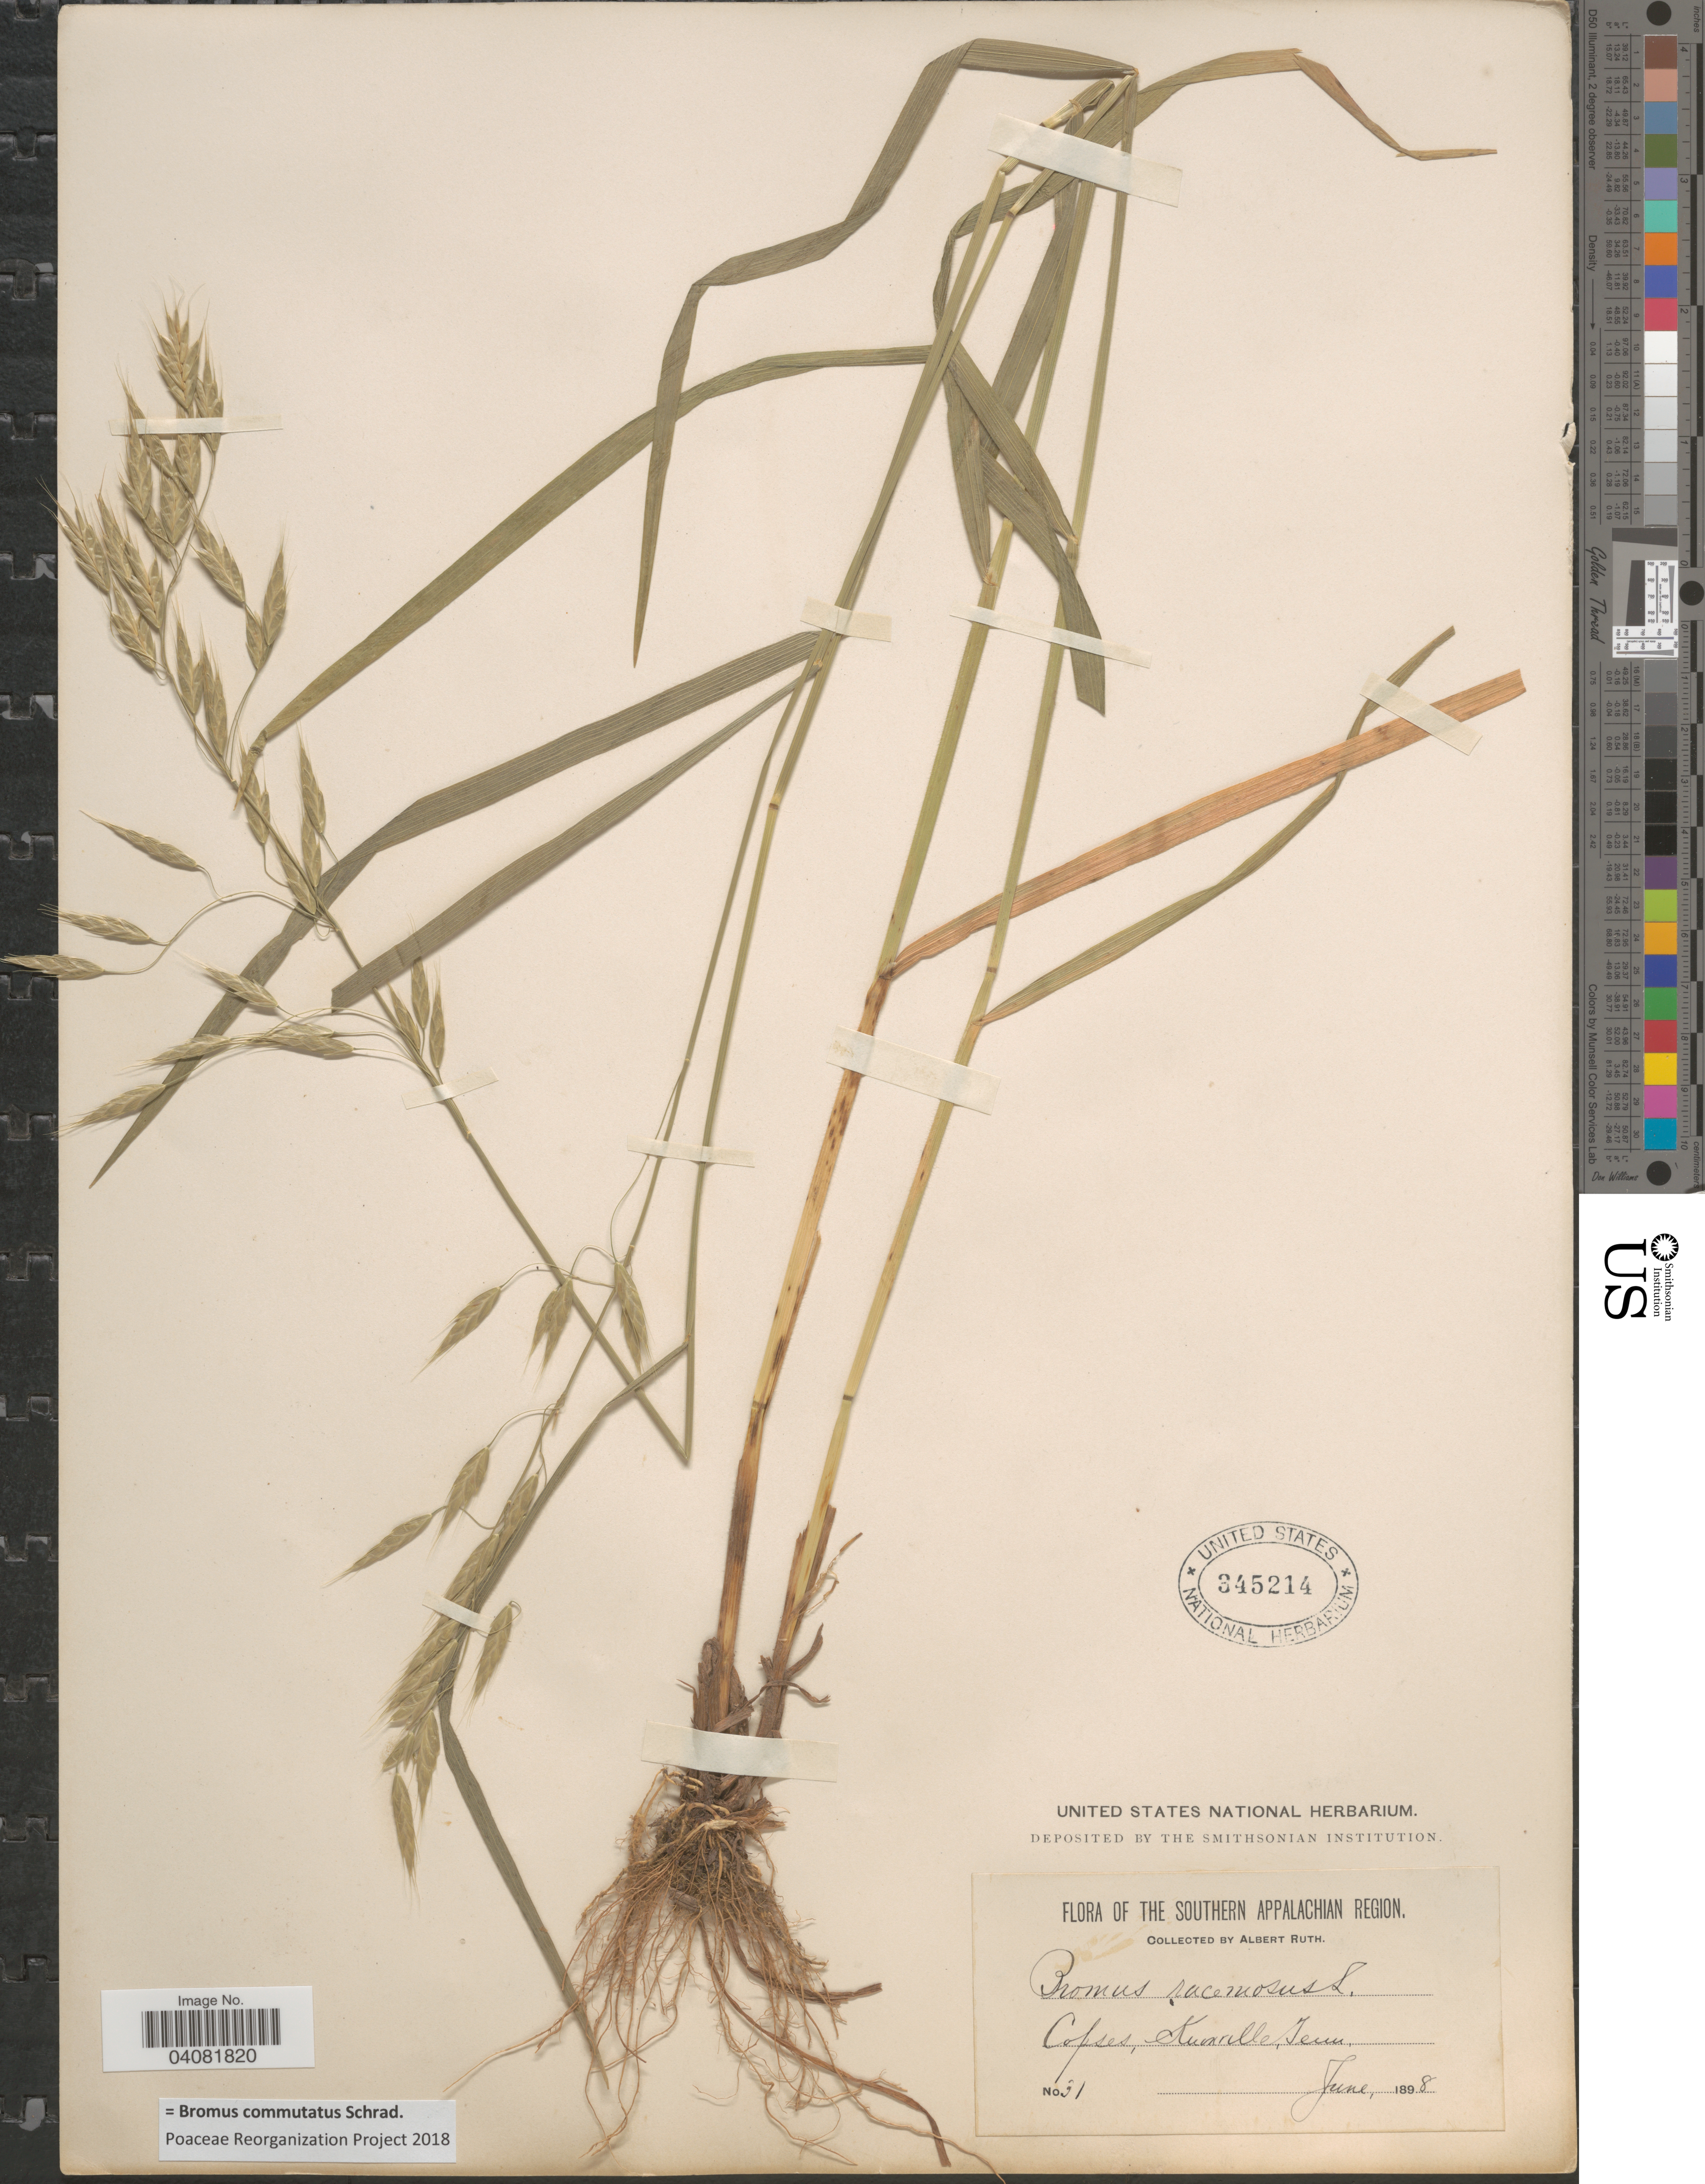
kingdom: Plantae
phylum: Tracheophyta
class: Liliopsida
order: Poales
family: Poaceae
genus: Bromus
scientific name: Bromus commutatus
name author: Schrad.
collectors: A. Ruth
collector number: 31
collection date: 1898-06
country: United States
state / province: Tennessee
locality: The Southern Appalachian Region. Copses, Knoxville.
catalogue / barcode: US 345214